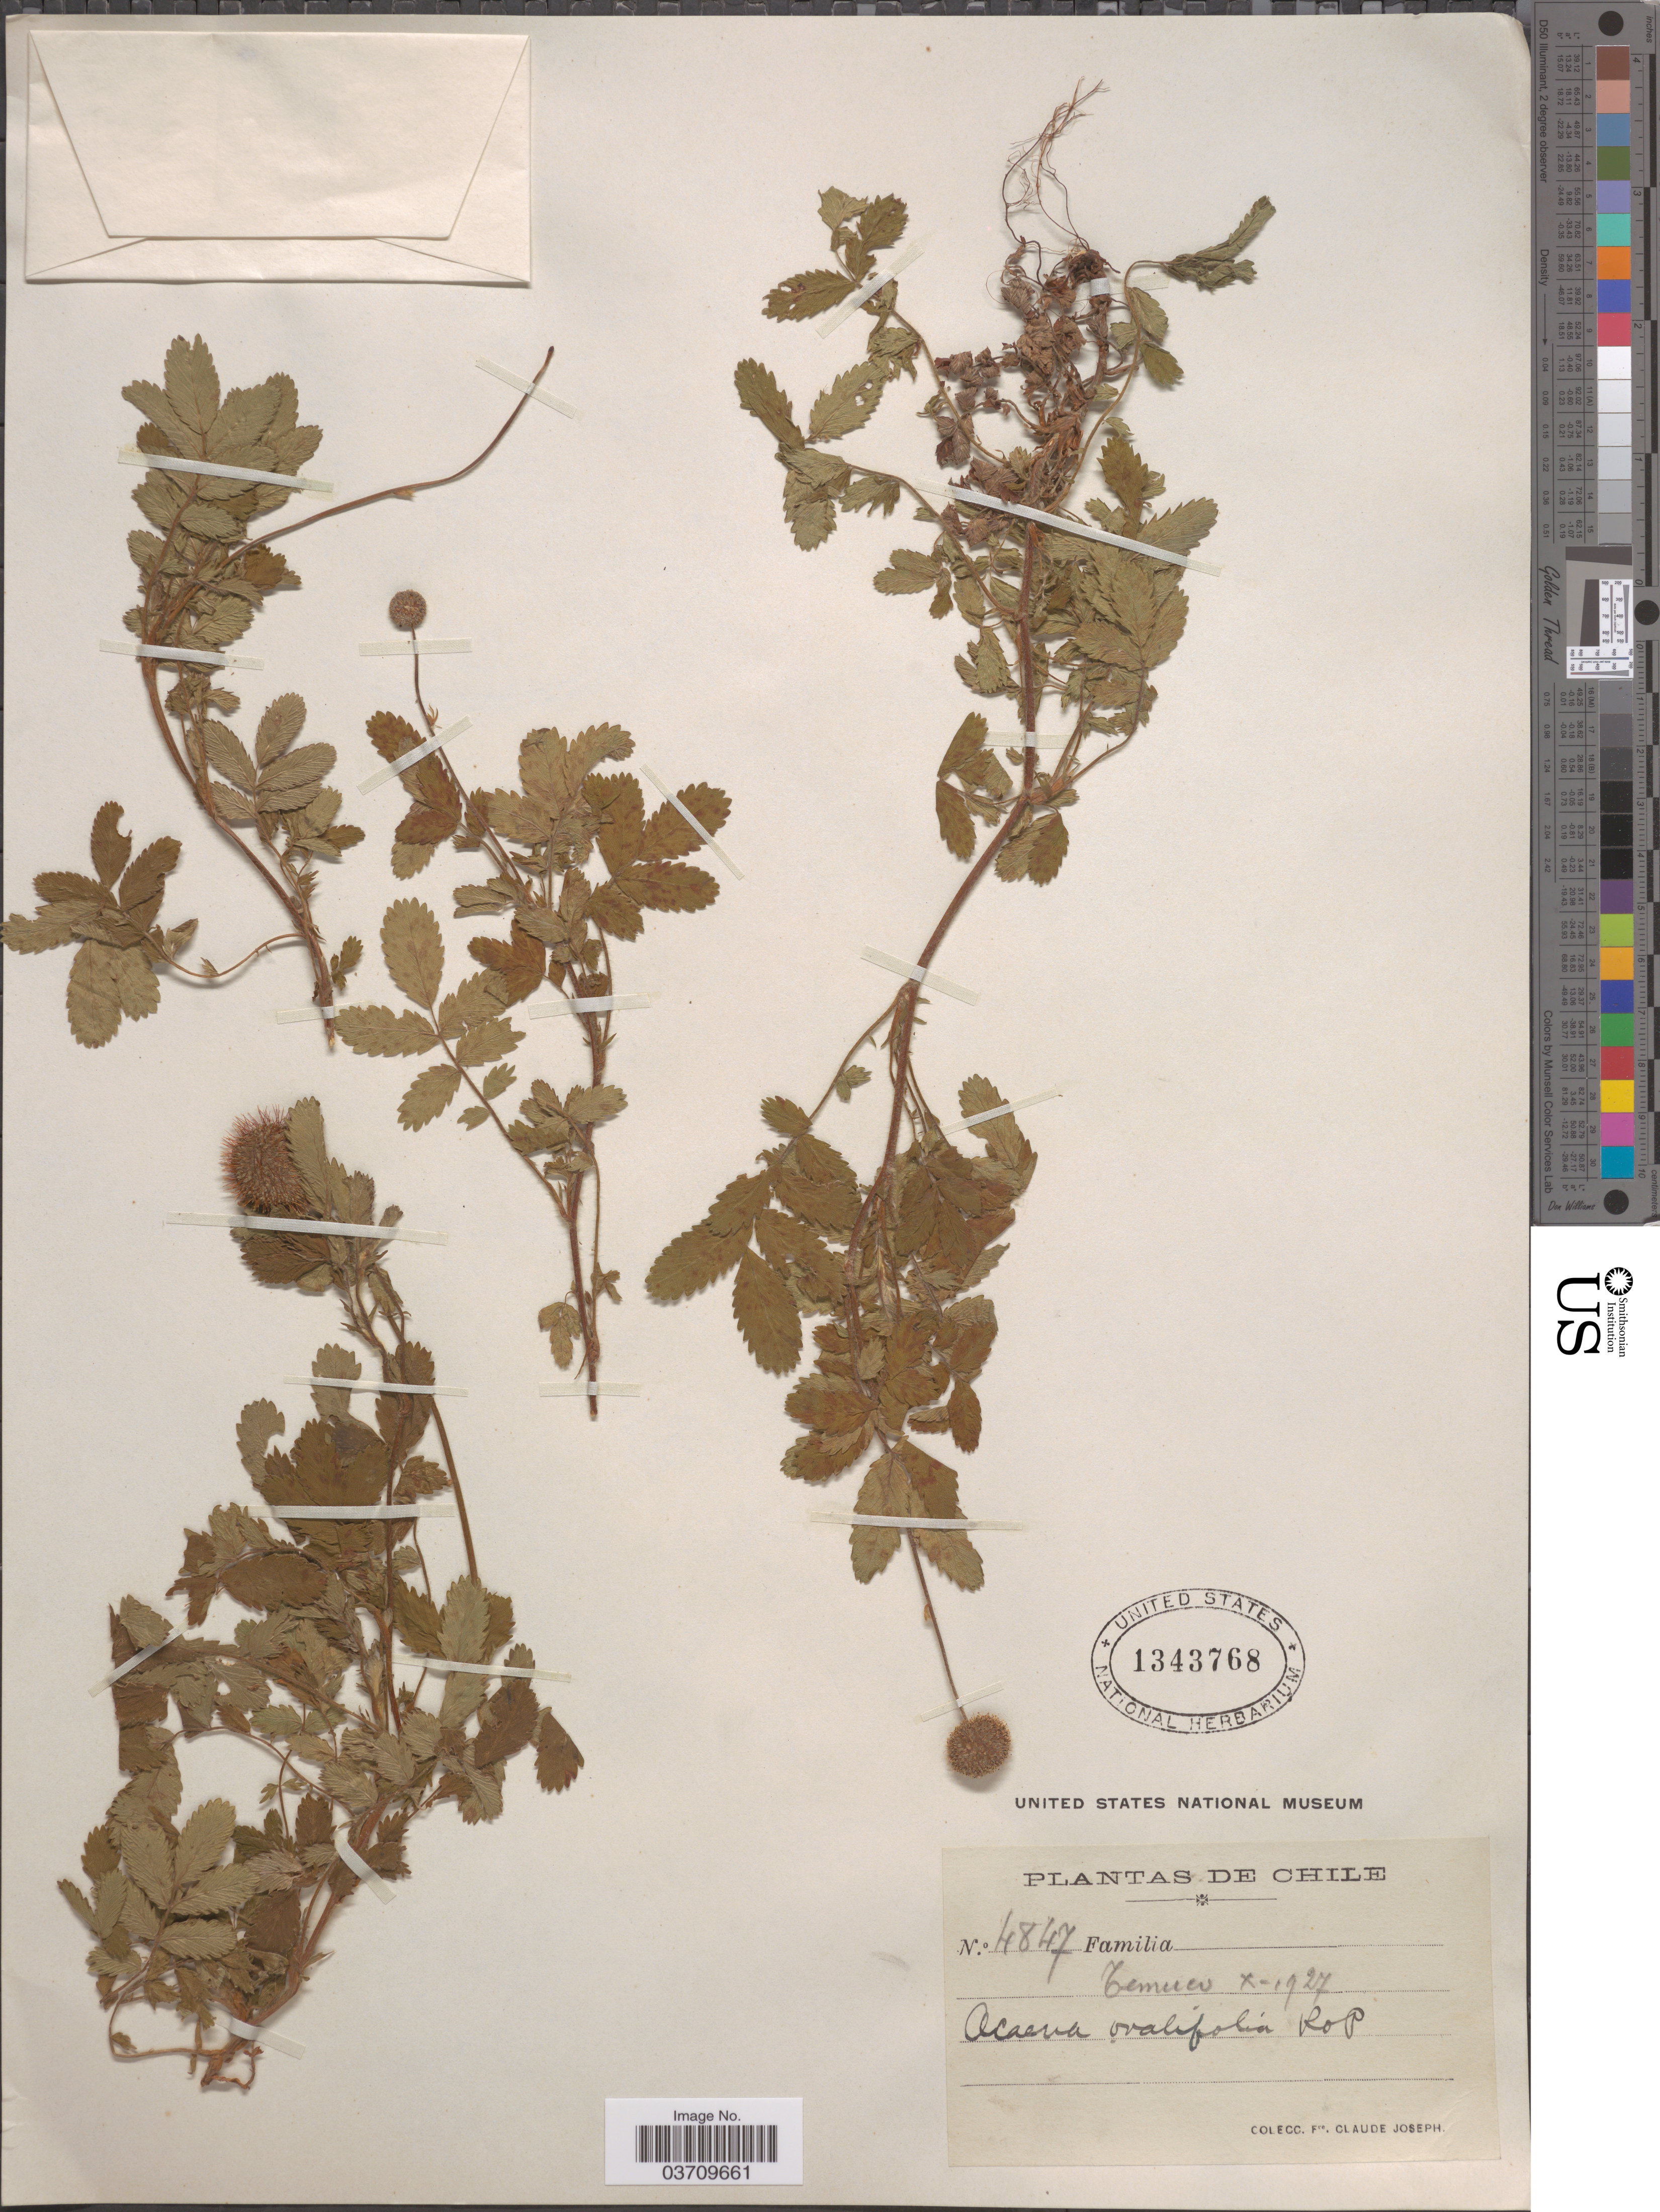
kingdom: Plantae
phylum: Tracheophyta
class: Magnoliopsida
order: Rosales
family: Rosaceae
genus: Acaena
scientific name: Acaena ovalifolia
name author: Ruiz & Pav.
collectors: Bro. Claude-Joseph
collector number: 4847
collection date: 1927-10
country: Chile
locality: Temuco.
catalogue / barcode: US 1343768